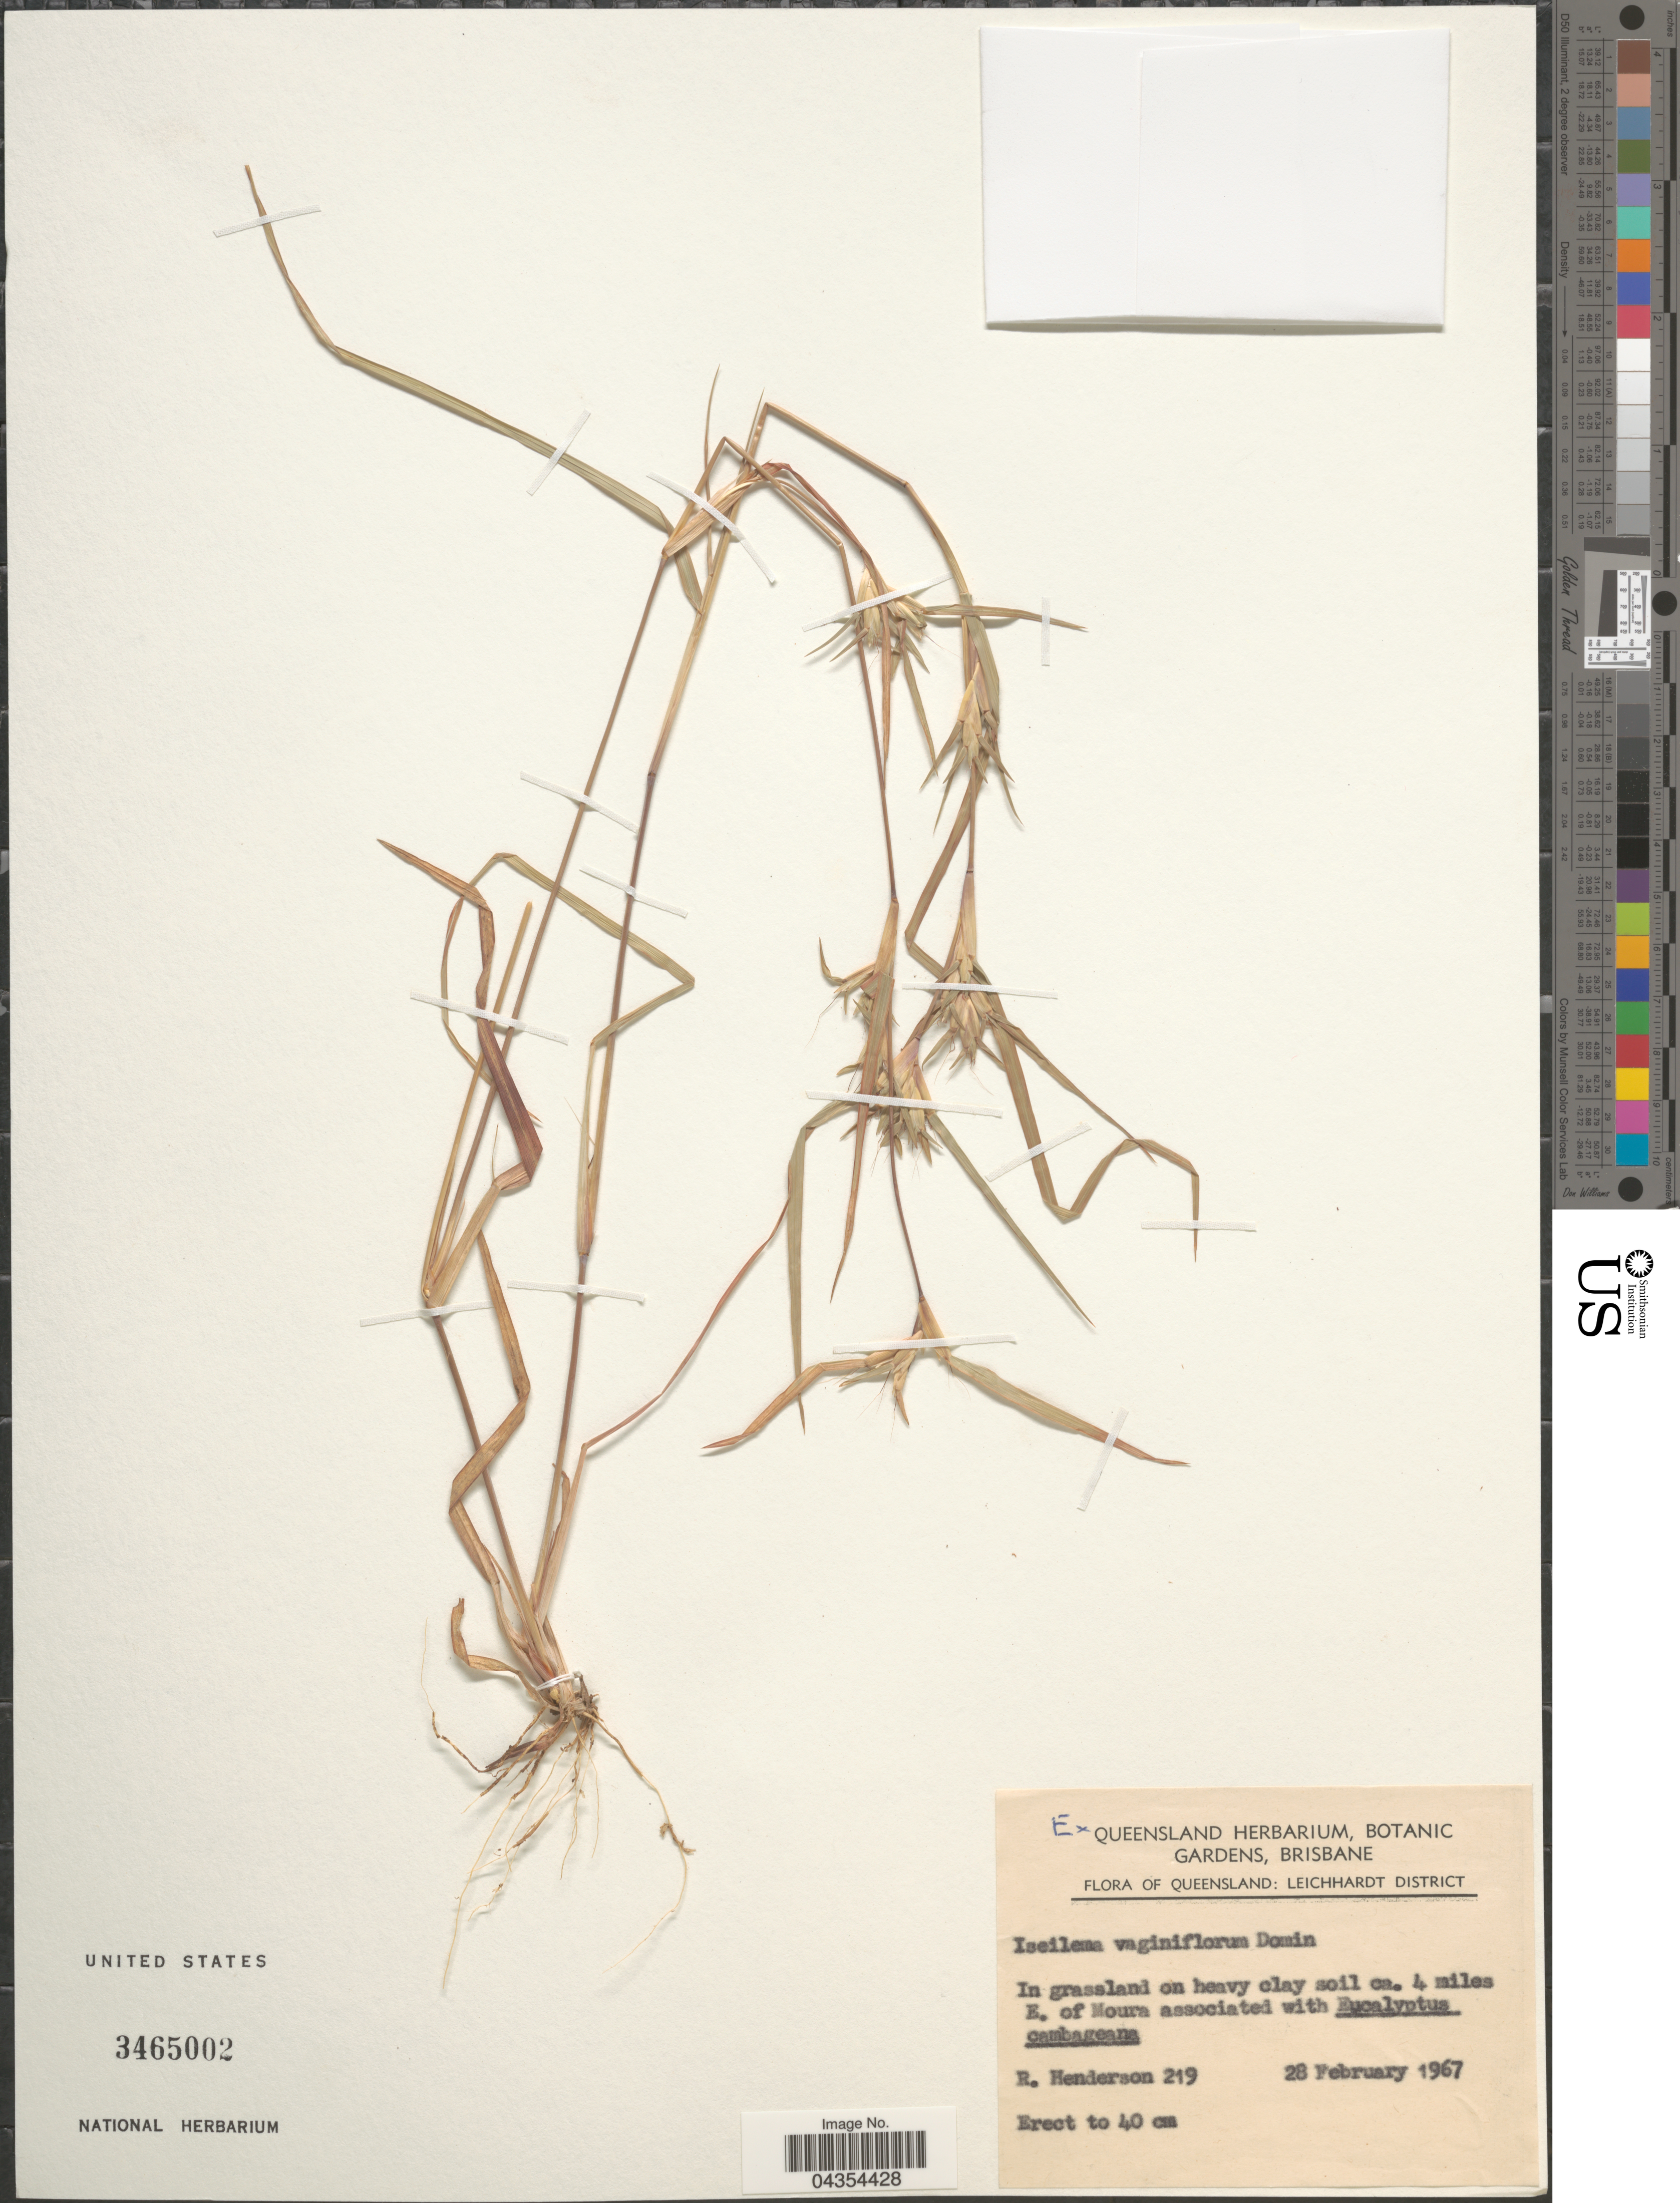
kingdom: Plantae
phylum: Tracheophyta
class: Liliopsida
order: Poales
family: Poaceae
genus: Iseilema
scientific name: Iseilema vaginiflorum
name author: Domin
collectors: R. Henderson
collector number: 219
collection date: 1967-02-28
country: Australia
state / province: Queensland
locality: Leichhardt District. In grassland on heavy clay soil ca. 4 miles E. of Moura.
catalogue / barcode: US 3465002